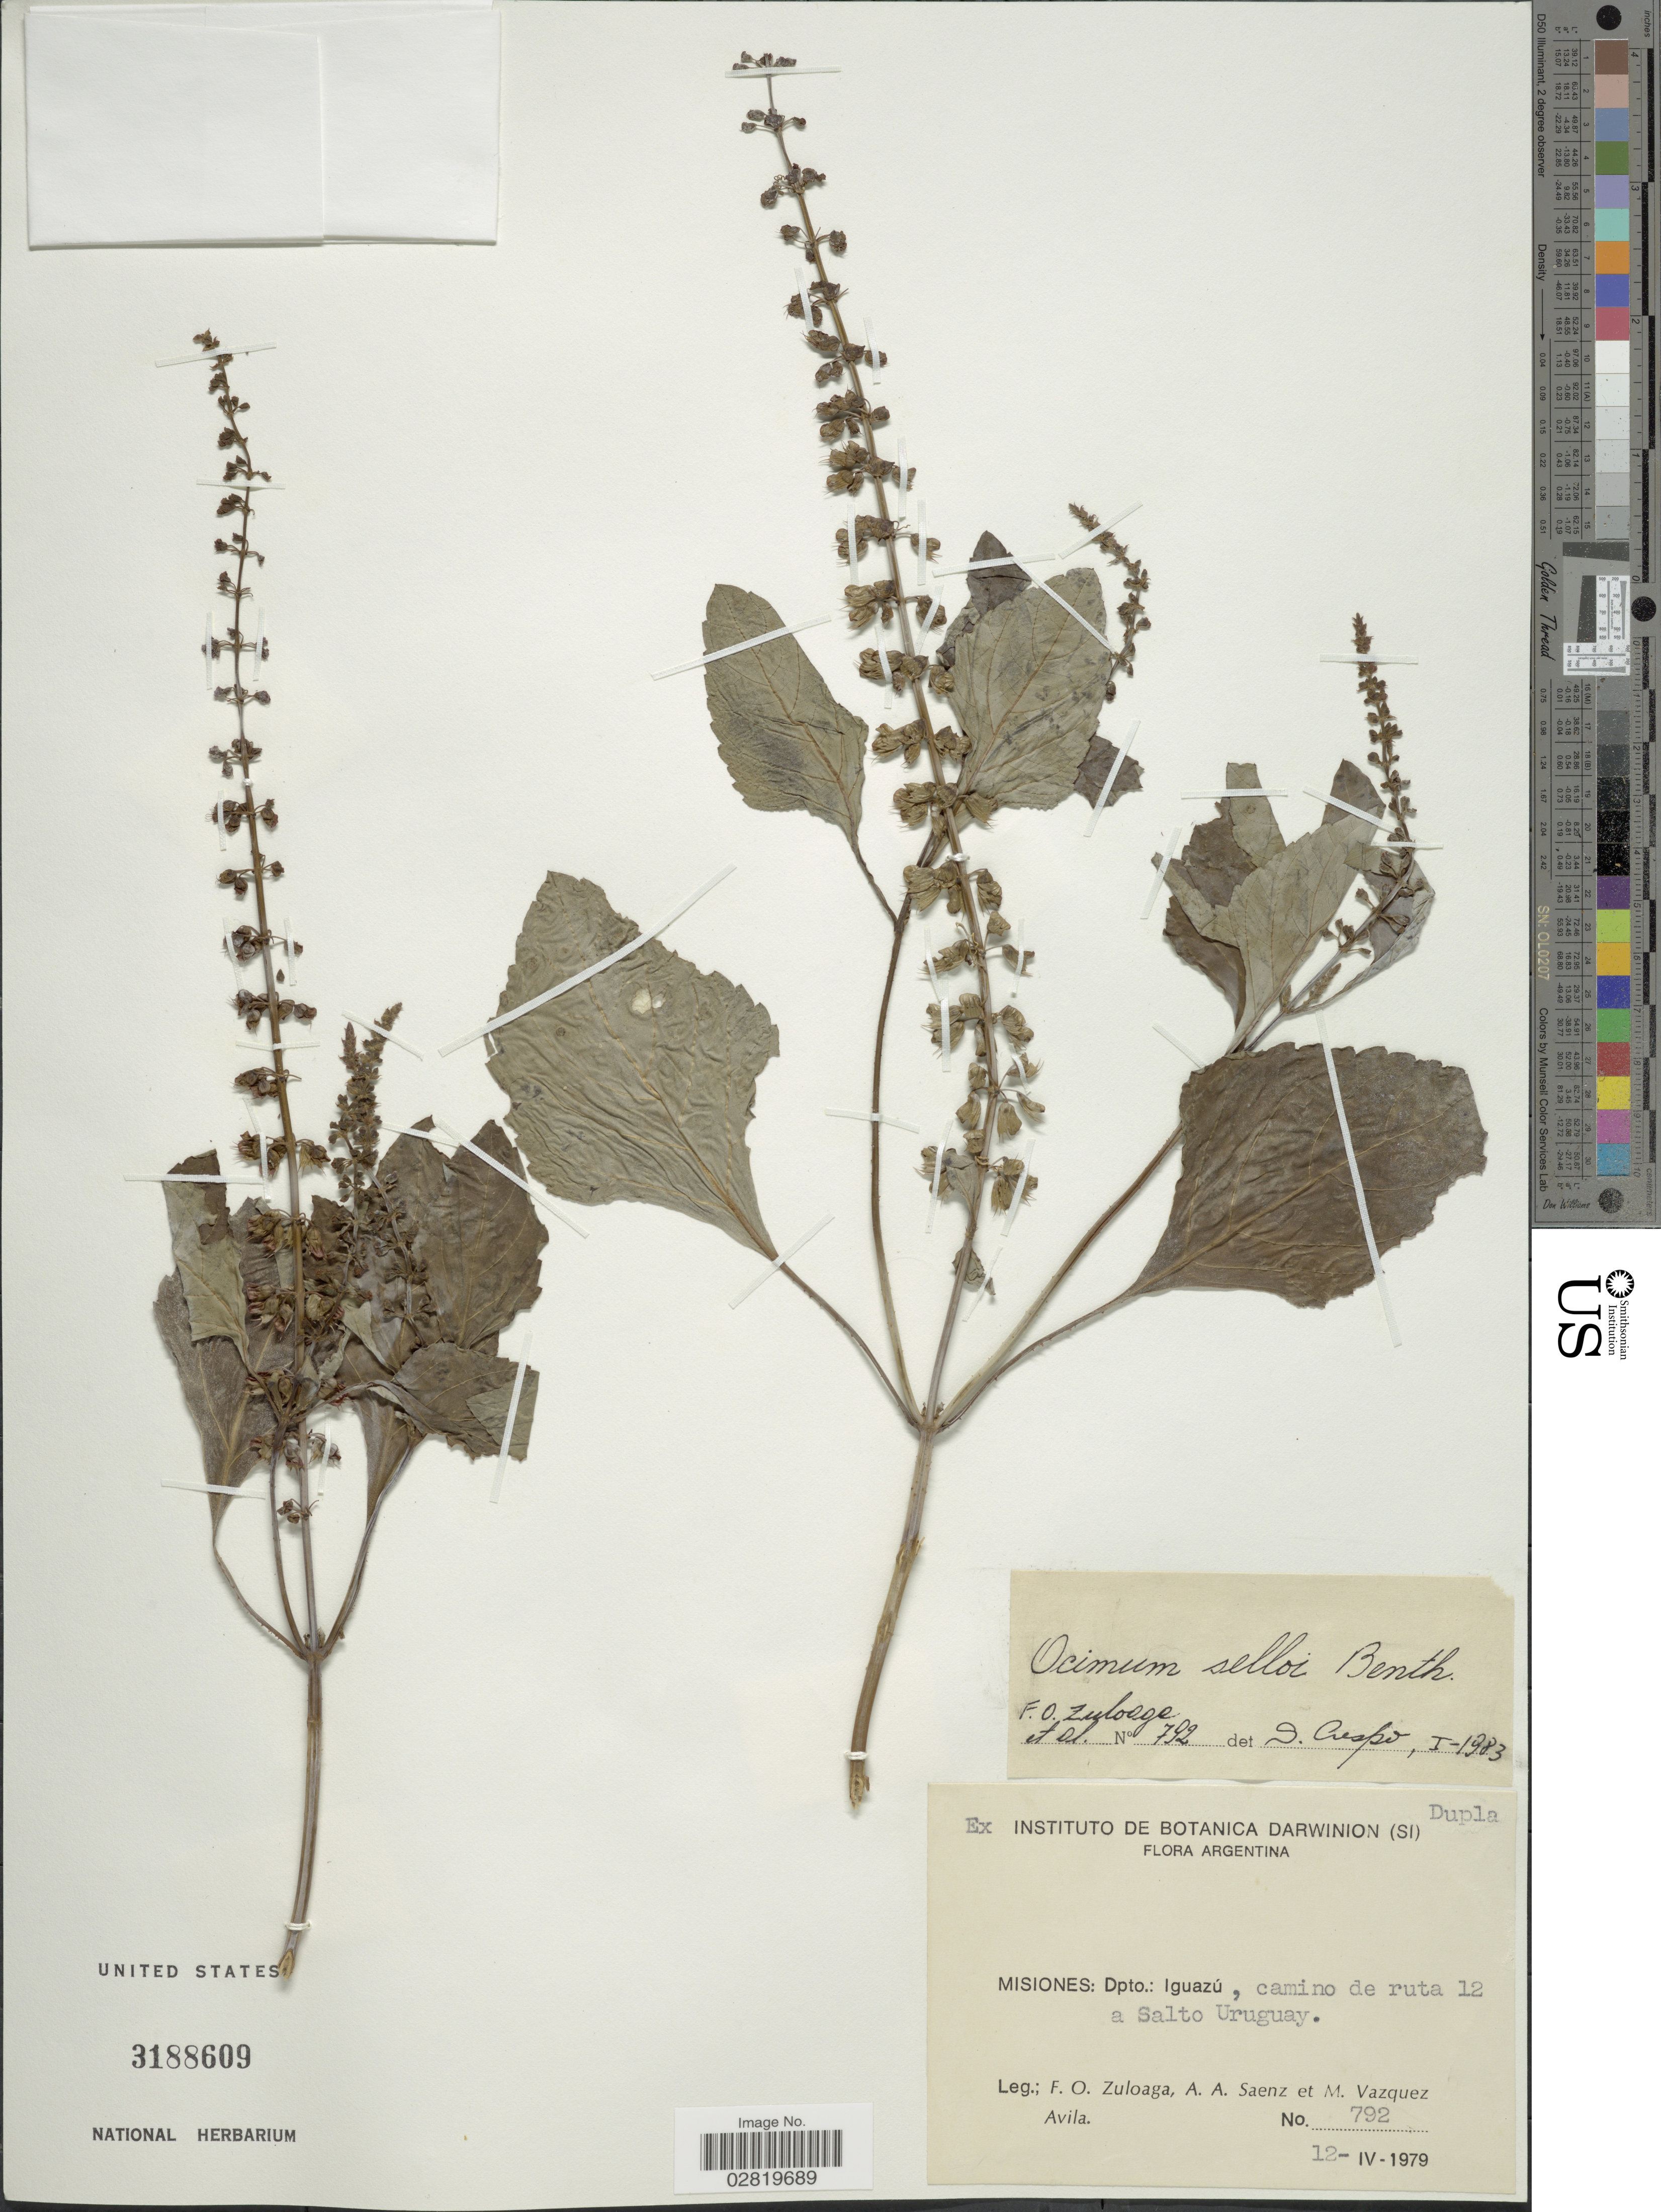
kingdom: Plantae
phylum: Tracheophyta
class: Magnoliopsida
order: Lamiales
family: Lamiaceae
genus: Ocimum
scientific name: Ocimum selloi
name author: Benth.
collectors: F. O. Zuloaga, A. A. Saenz & M. Vásquez Avila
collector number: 792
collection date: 1979-06-12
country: Argentina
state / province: Misiones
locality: Dpto.: Iguazú, camino de ruta 12 a Salto Uruguay.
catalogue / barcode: US 3188609